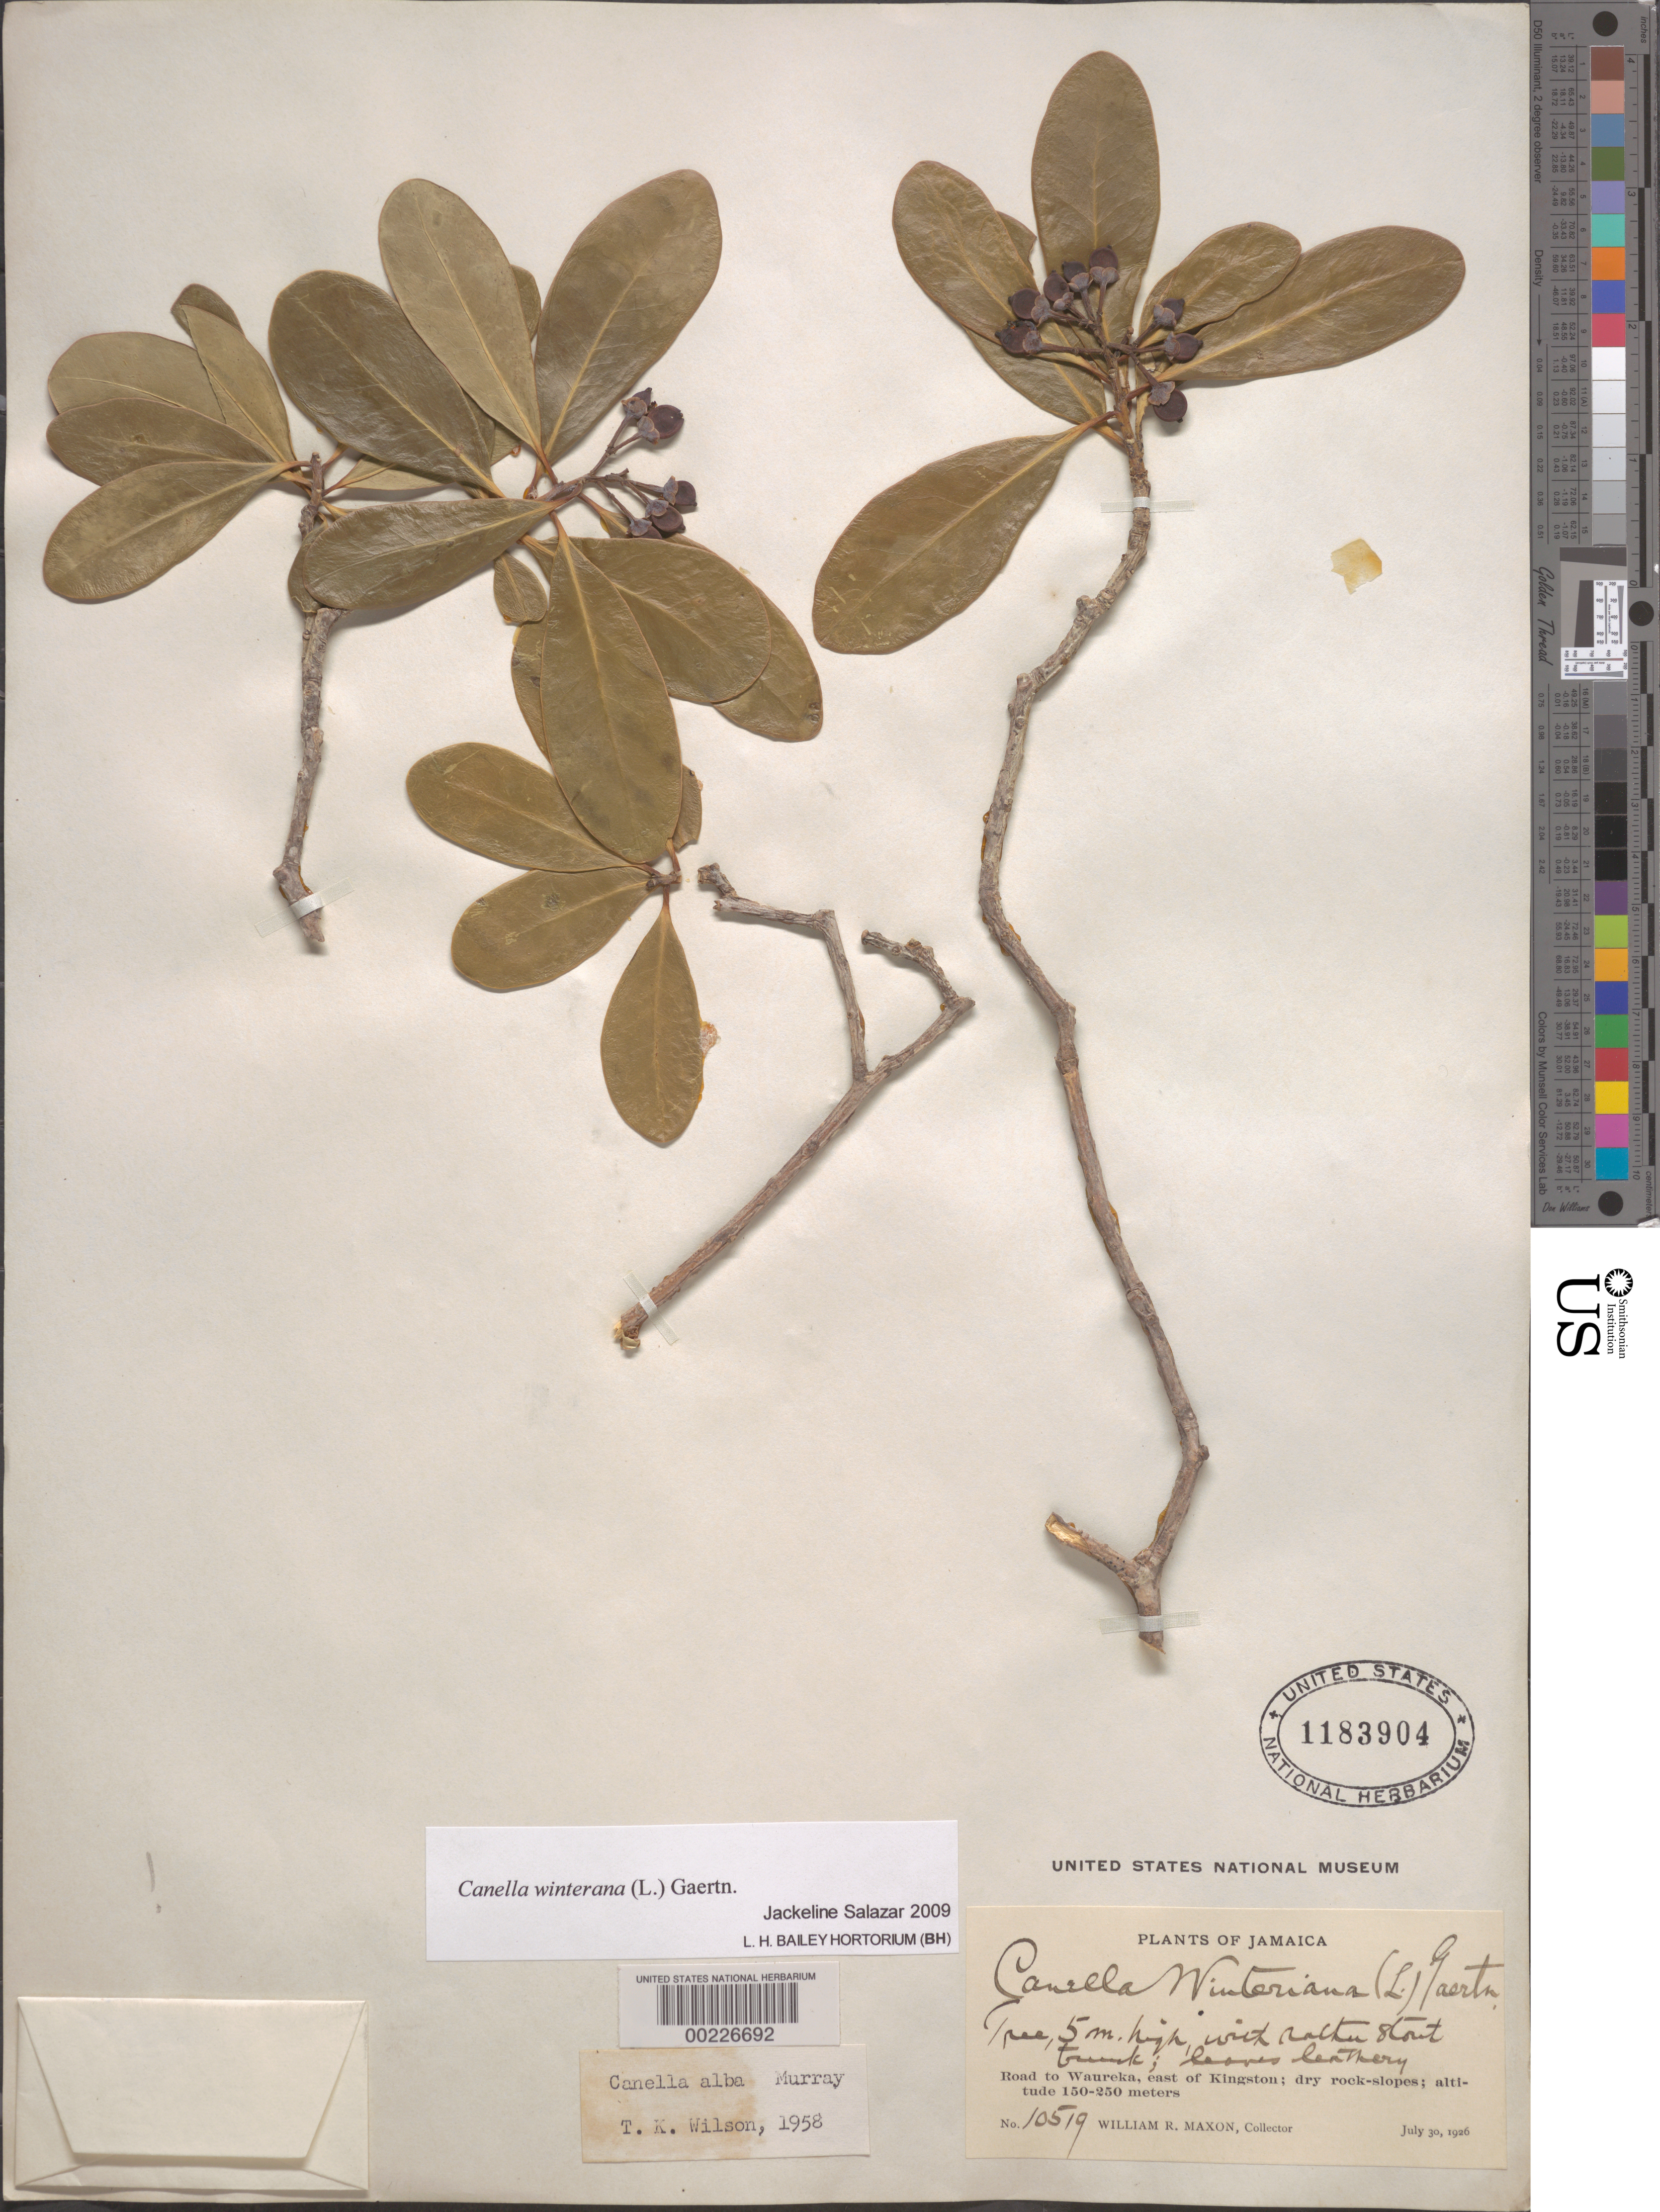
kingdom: Plantae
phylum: Tracheophyta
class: Magnoliopsida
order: Canellales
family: Canellaceae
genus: Canella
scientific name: Canella winterana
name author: (L.) Gaertn.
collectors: W. R. Maxon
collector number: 10519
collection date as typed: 30 Jul 1926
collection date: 1926-07-30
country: Jamaica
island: Greater Antilles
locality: Road to waureka, e of kingston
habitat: Dry rock-slopes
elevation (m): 150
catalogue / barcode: US 1183904